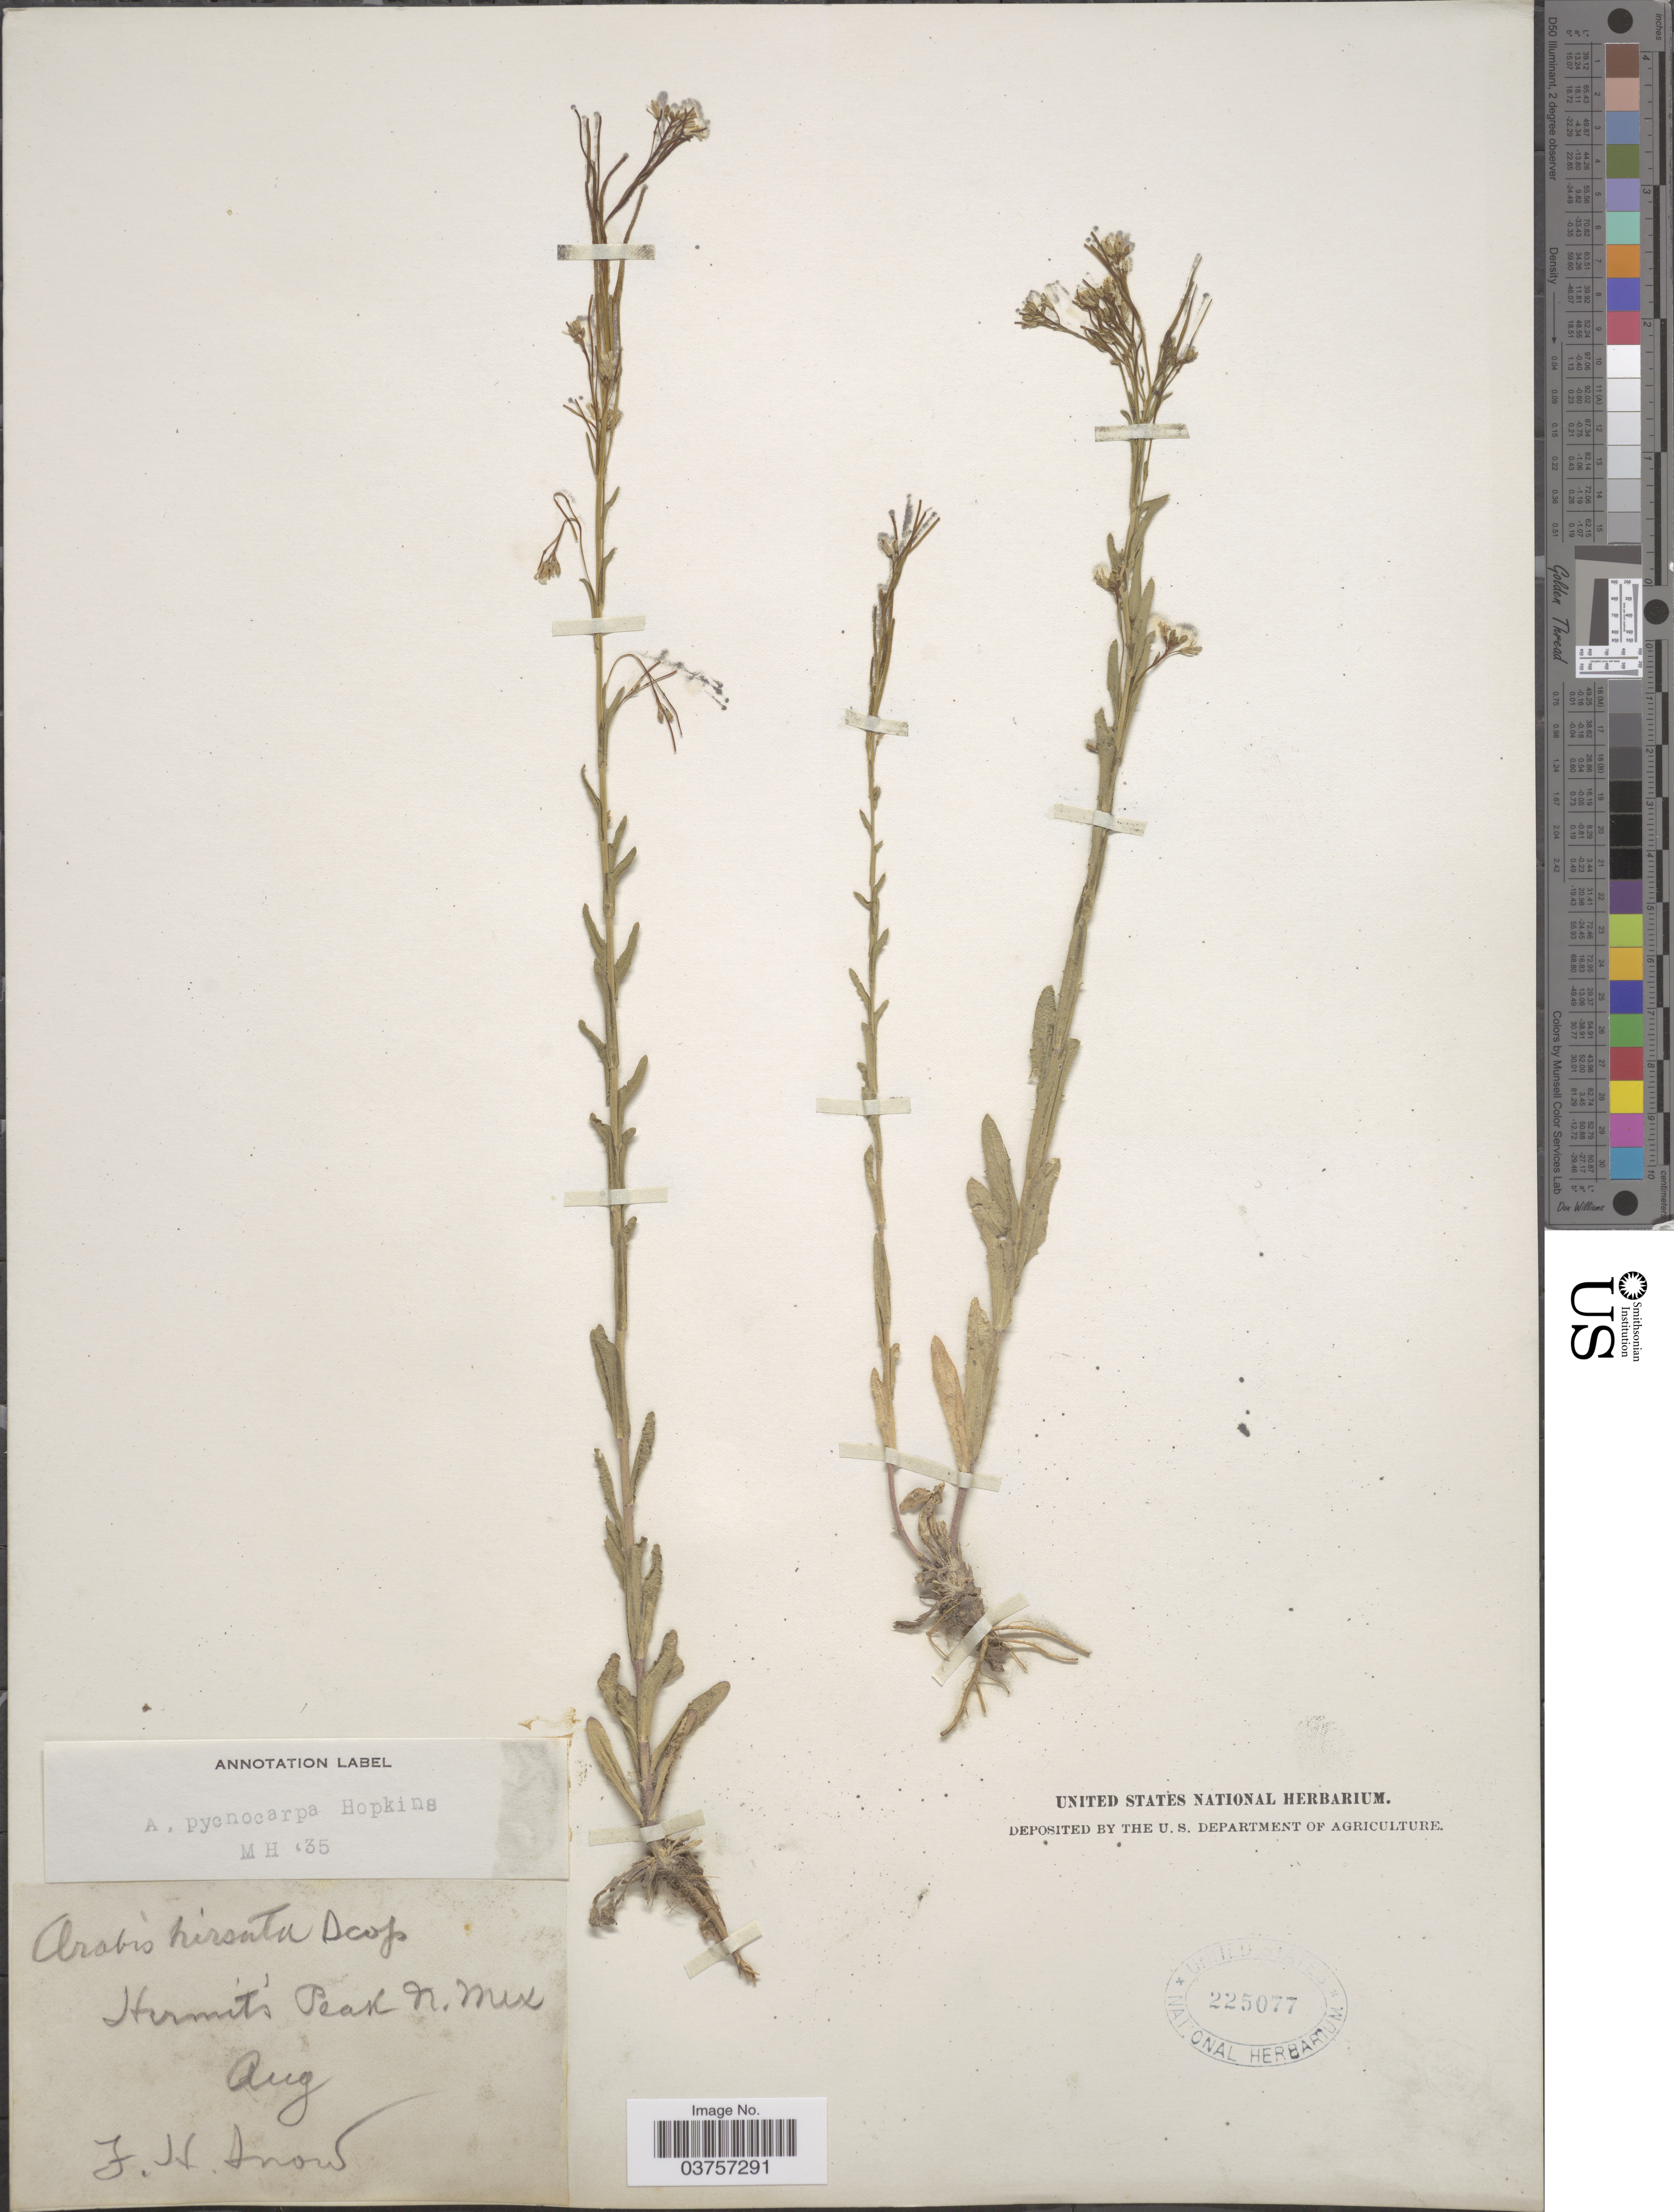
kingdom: Plantae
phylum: Tracheophyta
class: Magnoliopsida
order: Brassicales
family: Brassicaceae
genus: Arabis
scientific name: Arabis hirsuta var. pycnocarpa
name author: M. Hopkins & Rollins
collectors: J. H. Snow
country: United States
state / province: New Mexico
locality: Hermits Peak.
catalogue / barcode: US 225077